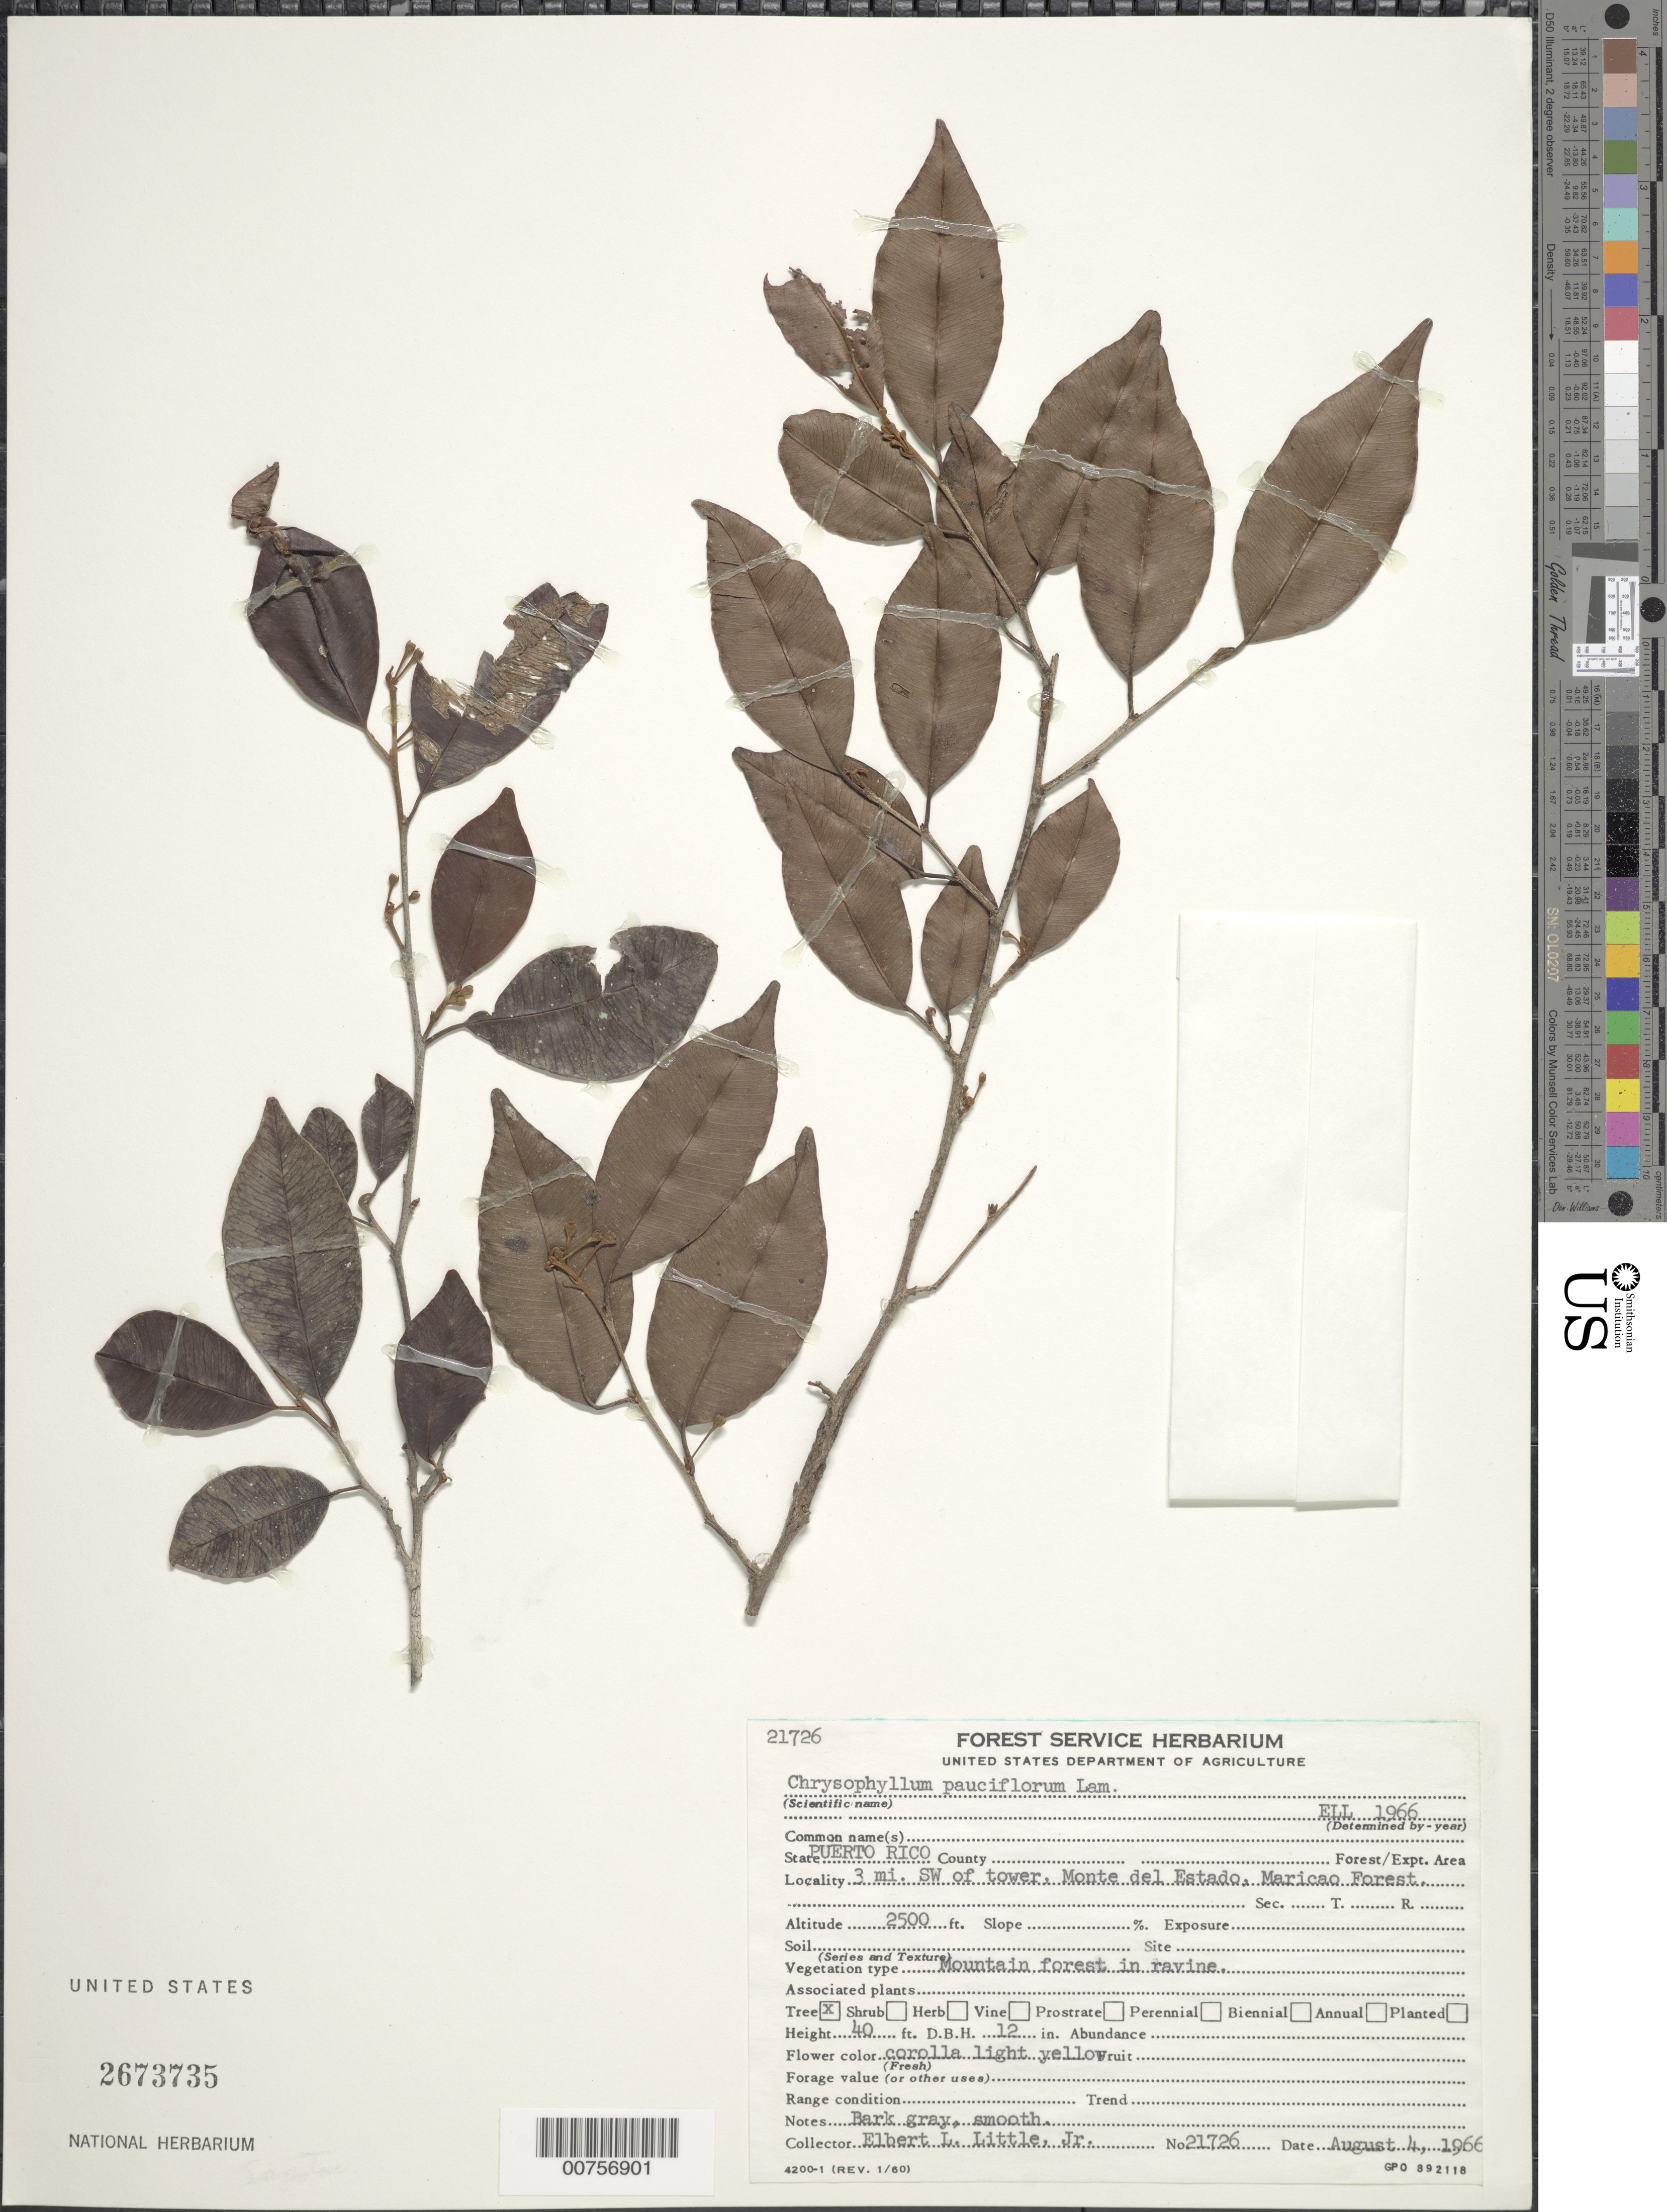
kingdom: Plantae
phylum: Tracheophyta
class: Magnoliopsida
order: Ericales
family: Sapotaceae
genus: Chrysophyllum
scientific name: Chrysophyllum pauciflorum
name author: Lam.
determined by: Little, Elbert L., Jr., (FSSR), United States Department of Agriculture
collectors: E. L. Little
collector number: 21726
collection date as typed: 04 Aug 1966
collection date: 1966-08-04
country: Puerto Rico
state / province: Maricao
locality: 3 mi. SW of tower, Monte del Estado, Maricao Forest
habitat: Mountain forest in ravine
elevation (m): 762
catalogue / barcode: US 2673735